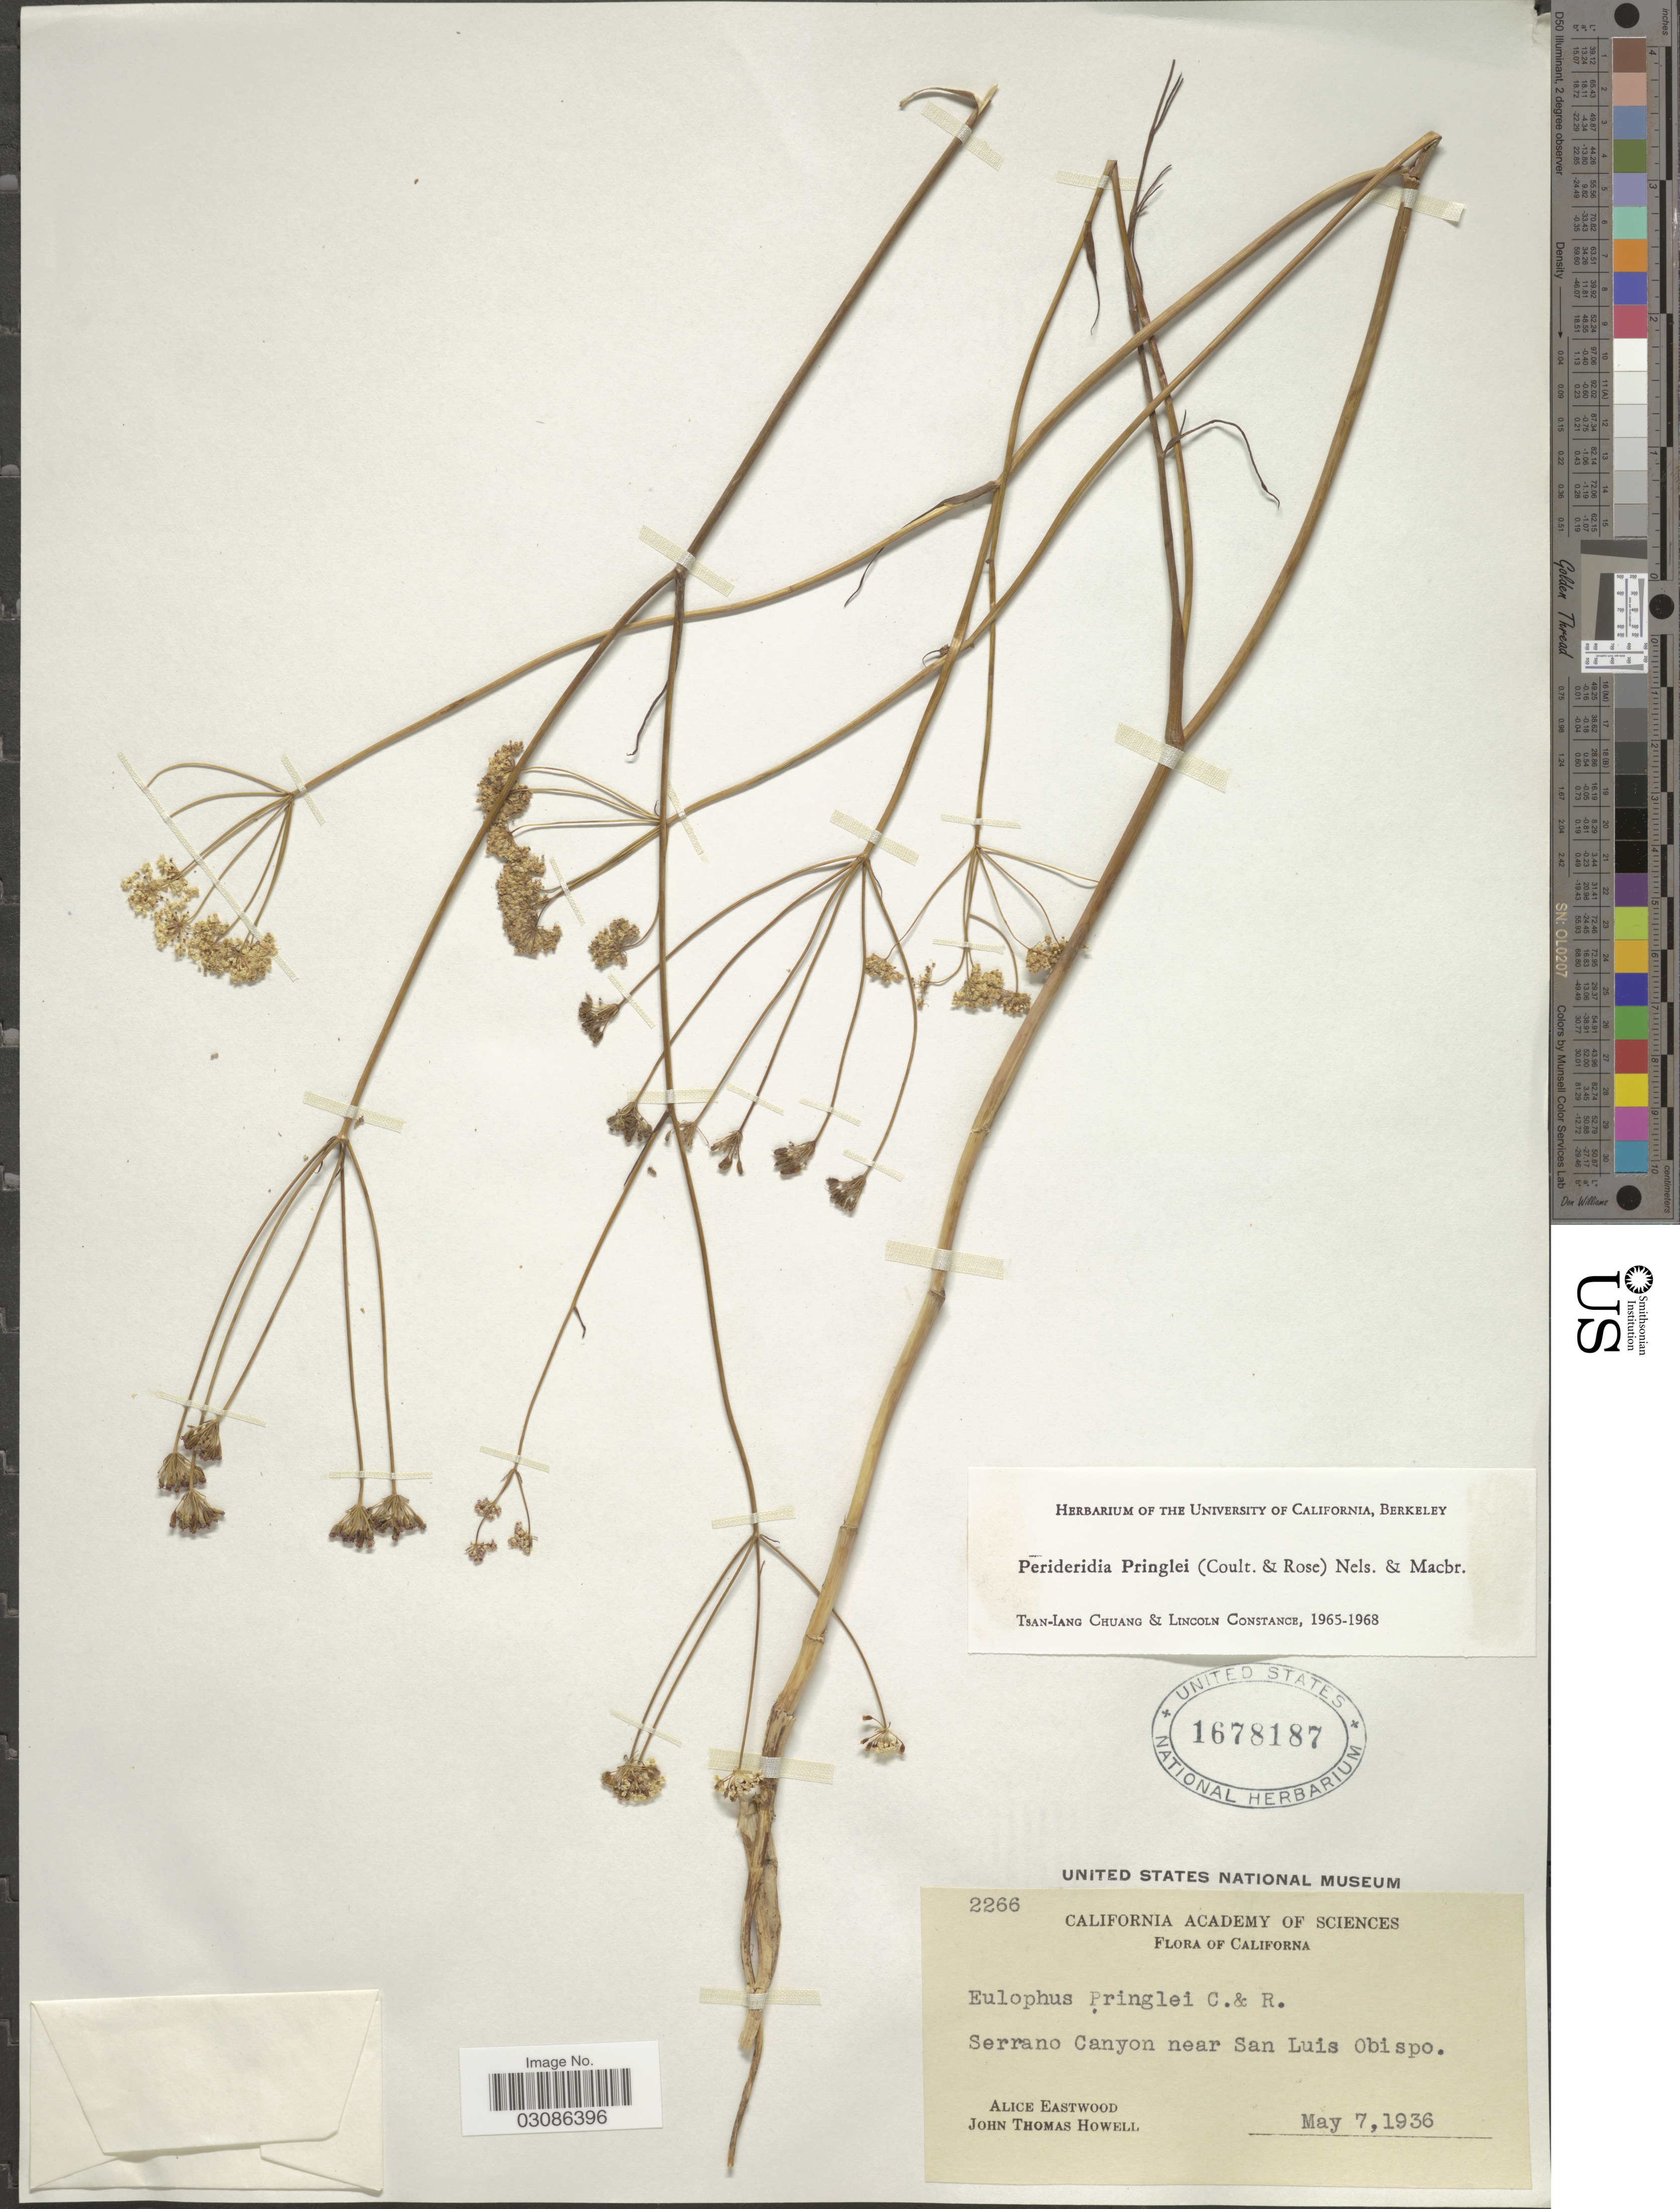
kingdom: Plantae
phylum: Tracheophyta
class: Magnoliopsida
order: Apiales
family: Apiaceae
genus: Perideridia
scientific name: Perideridia pringlei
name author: (J.M. Coult. & Rose) A. Nelson & J.F. Macbr.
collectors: A. Eastwood & J. T. Howell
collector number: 2266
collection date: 1936-05-07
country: United States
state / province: California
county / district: San Luis Obispo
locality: Serrano Canyon near San Luis Obispo.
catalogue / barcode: US 1678187